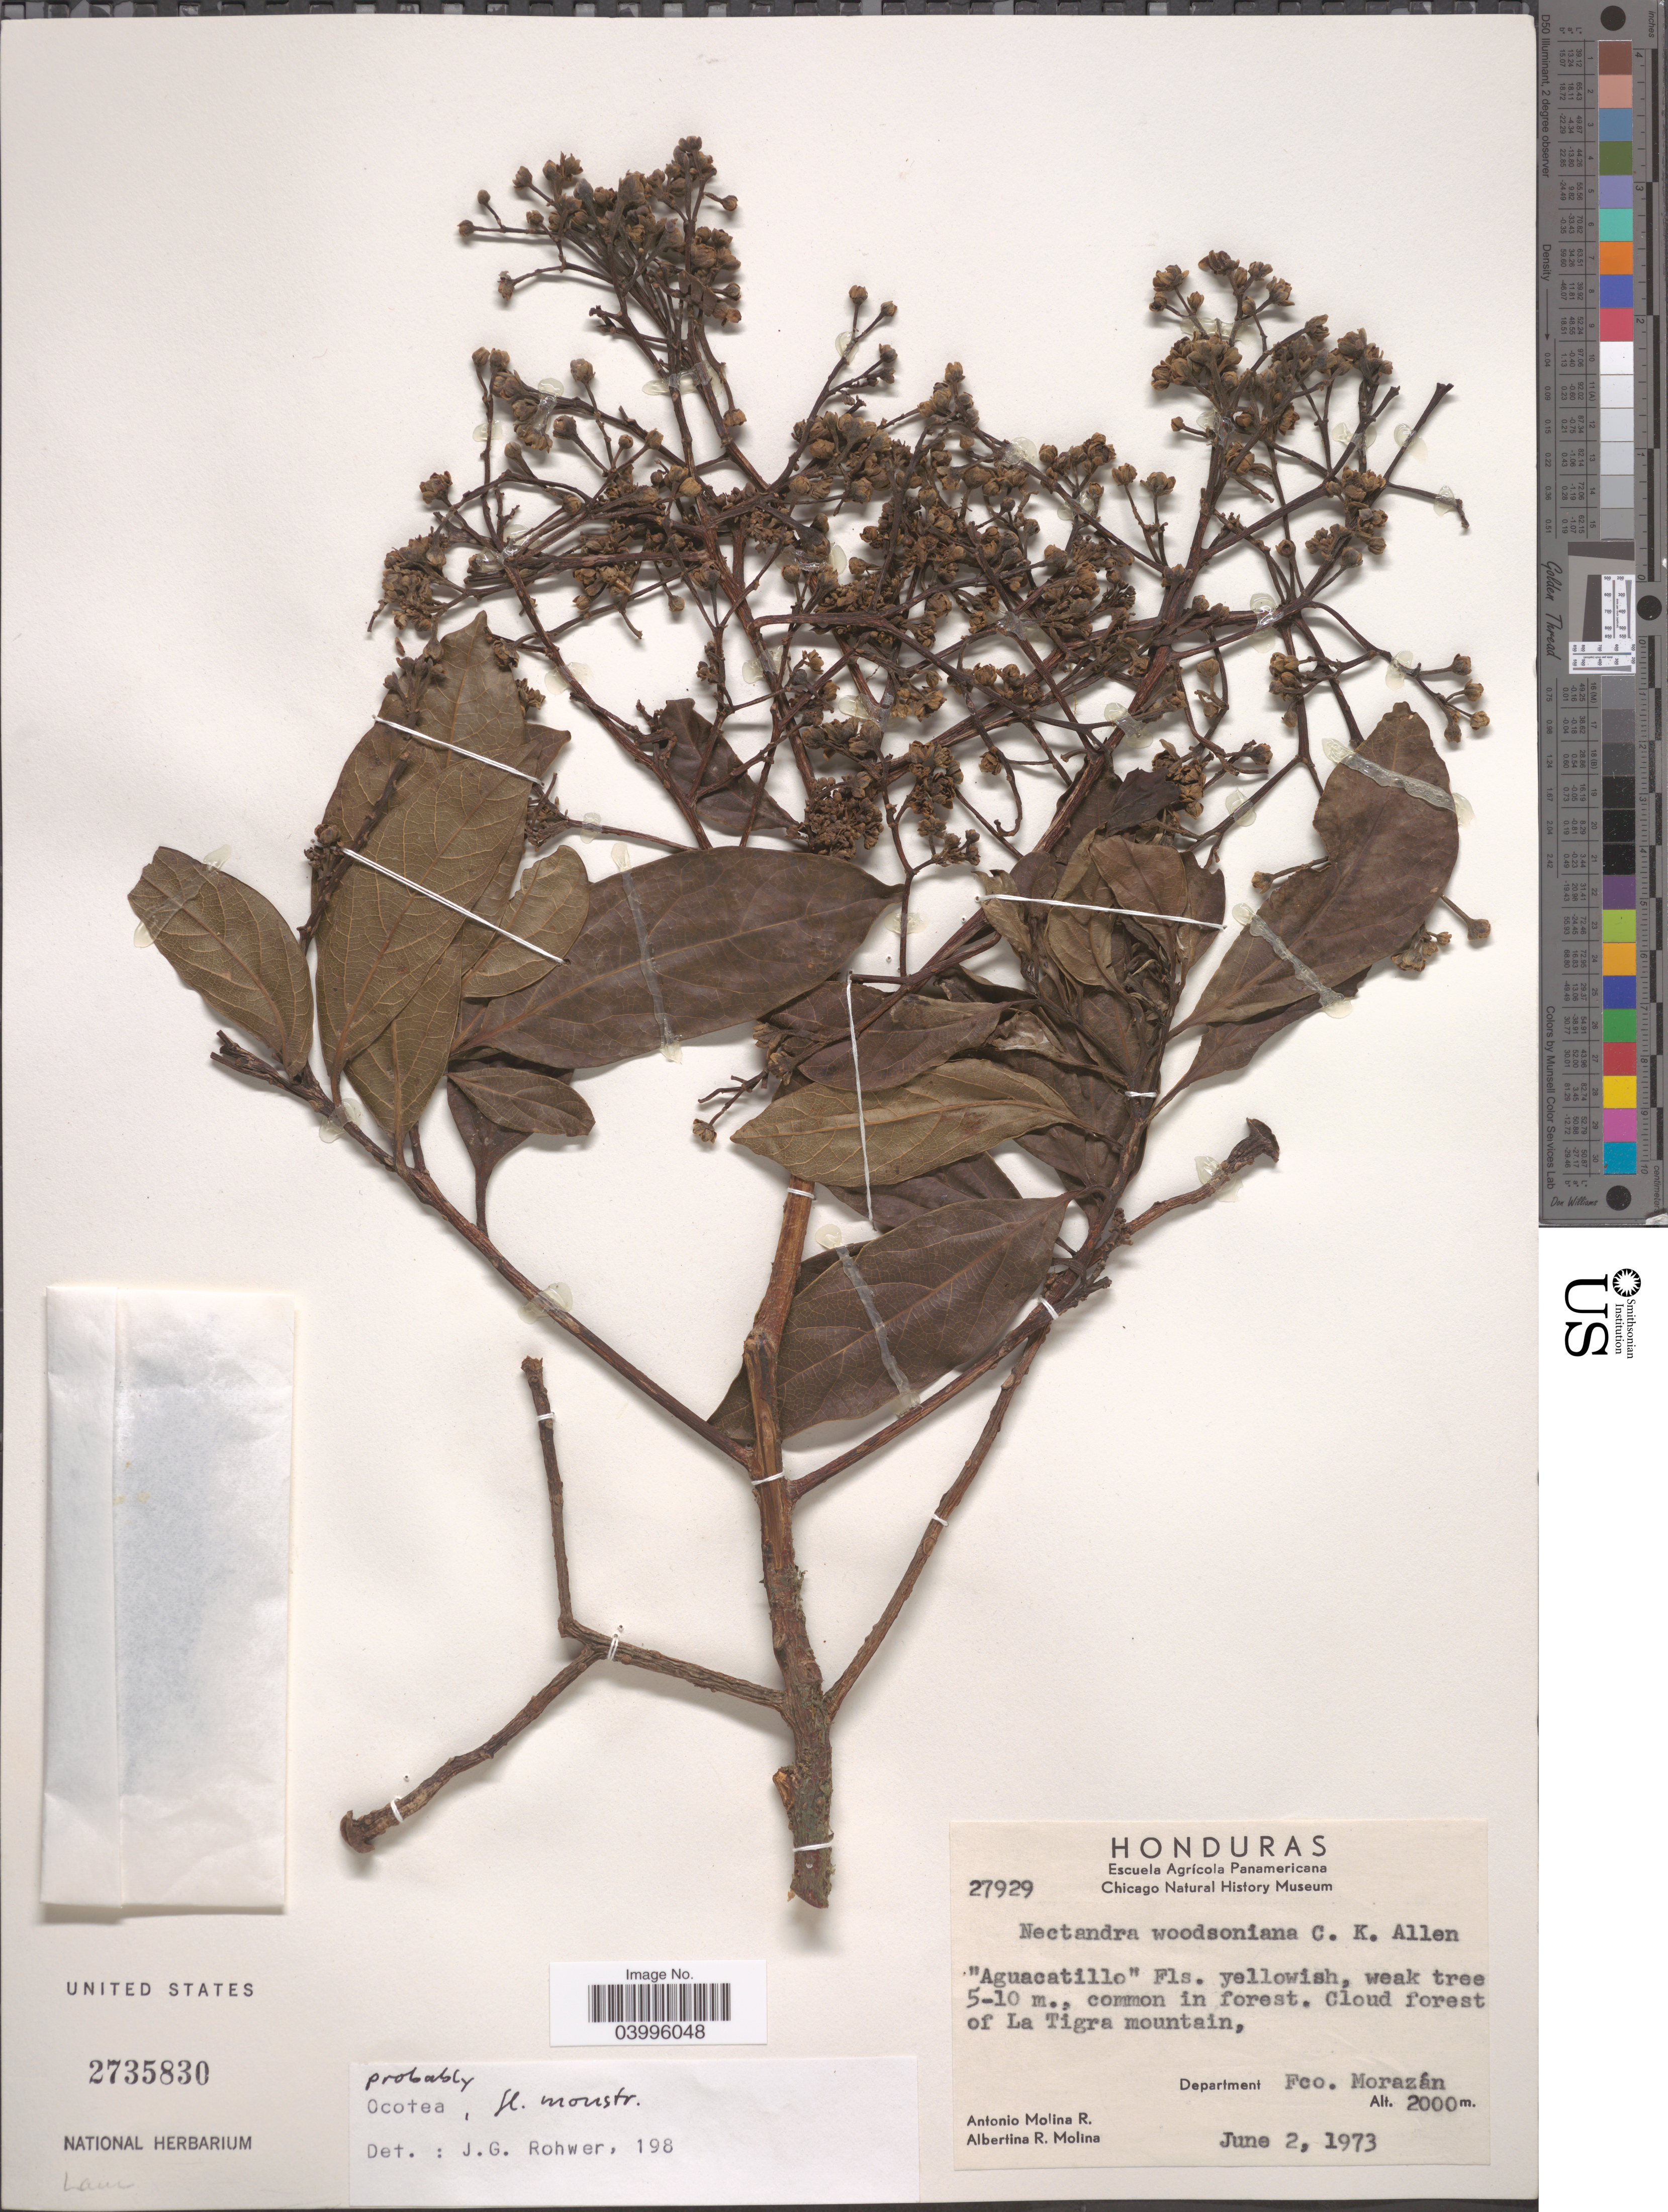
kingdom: Plantae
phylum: Tracheophyta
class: Magnoliopsida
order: Laurales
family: Lauraceae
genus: Ocotea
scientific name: Ocotea sp.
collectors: A. Molina R. & A. R. Molina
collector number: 27929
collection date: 1973-06-02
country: Honduras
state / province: Fco. Morazán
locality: Cloud forest of La Tigra mountain, Department Fco. Morazán.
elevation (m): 2000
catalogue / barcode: US 2735830